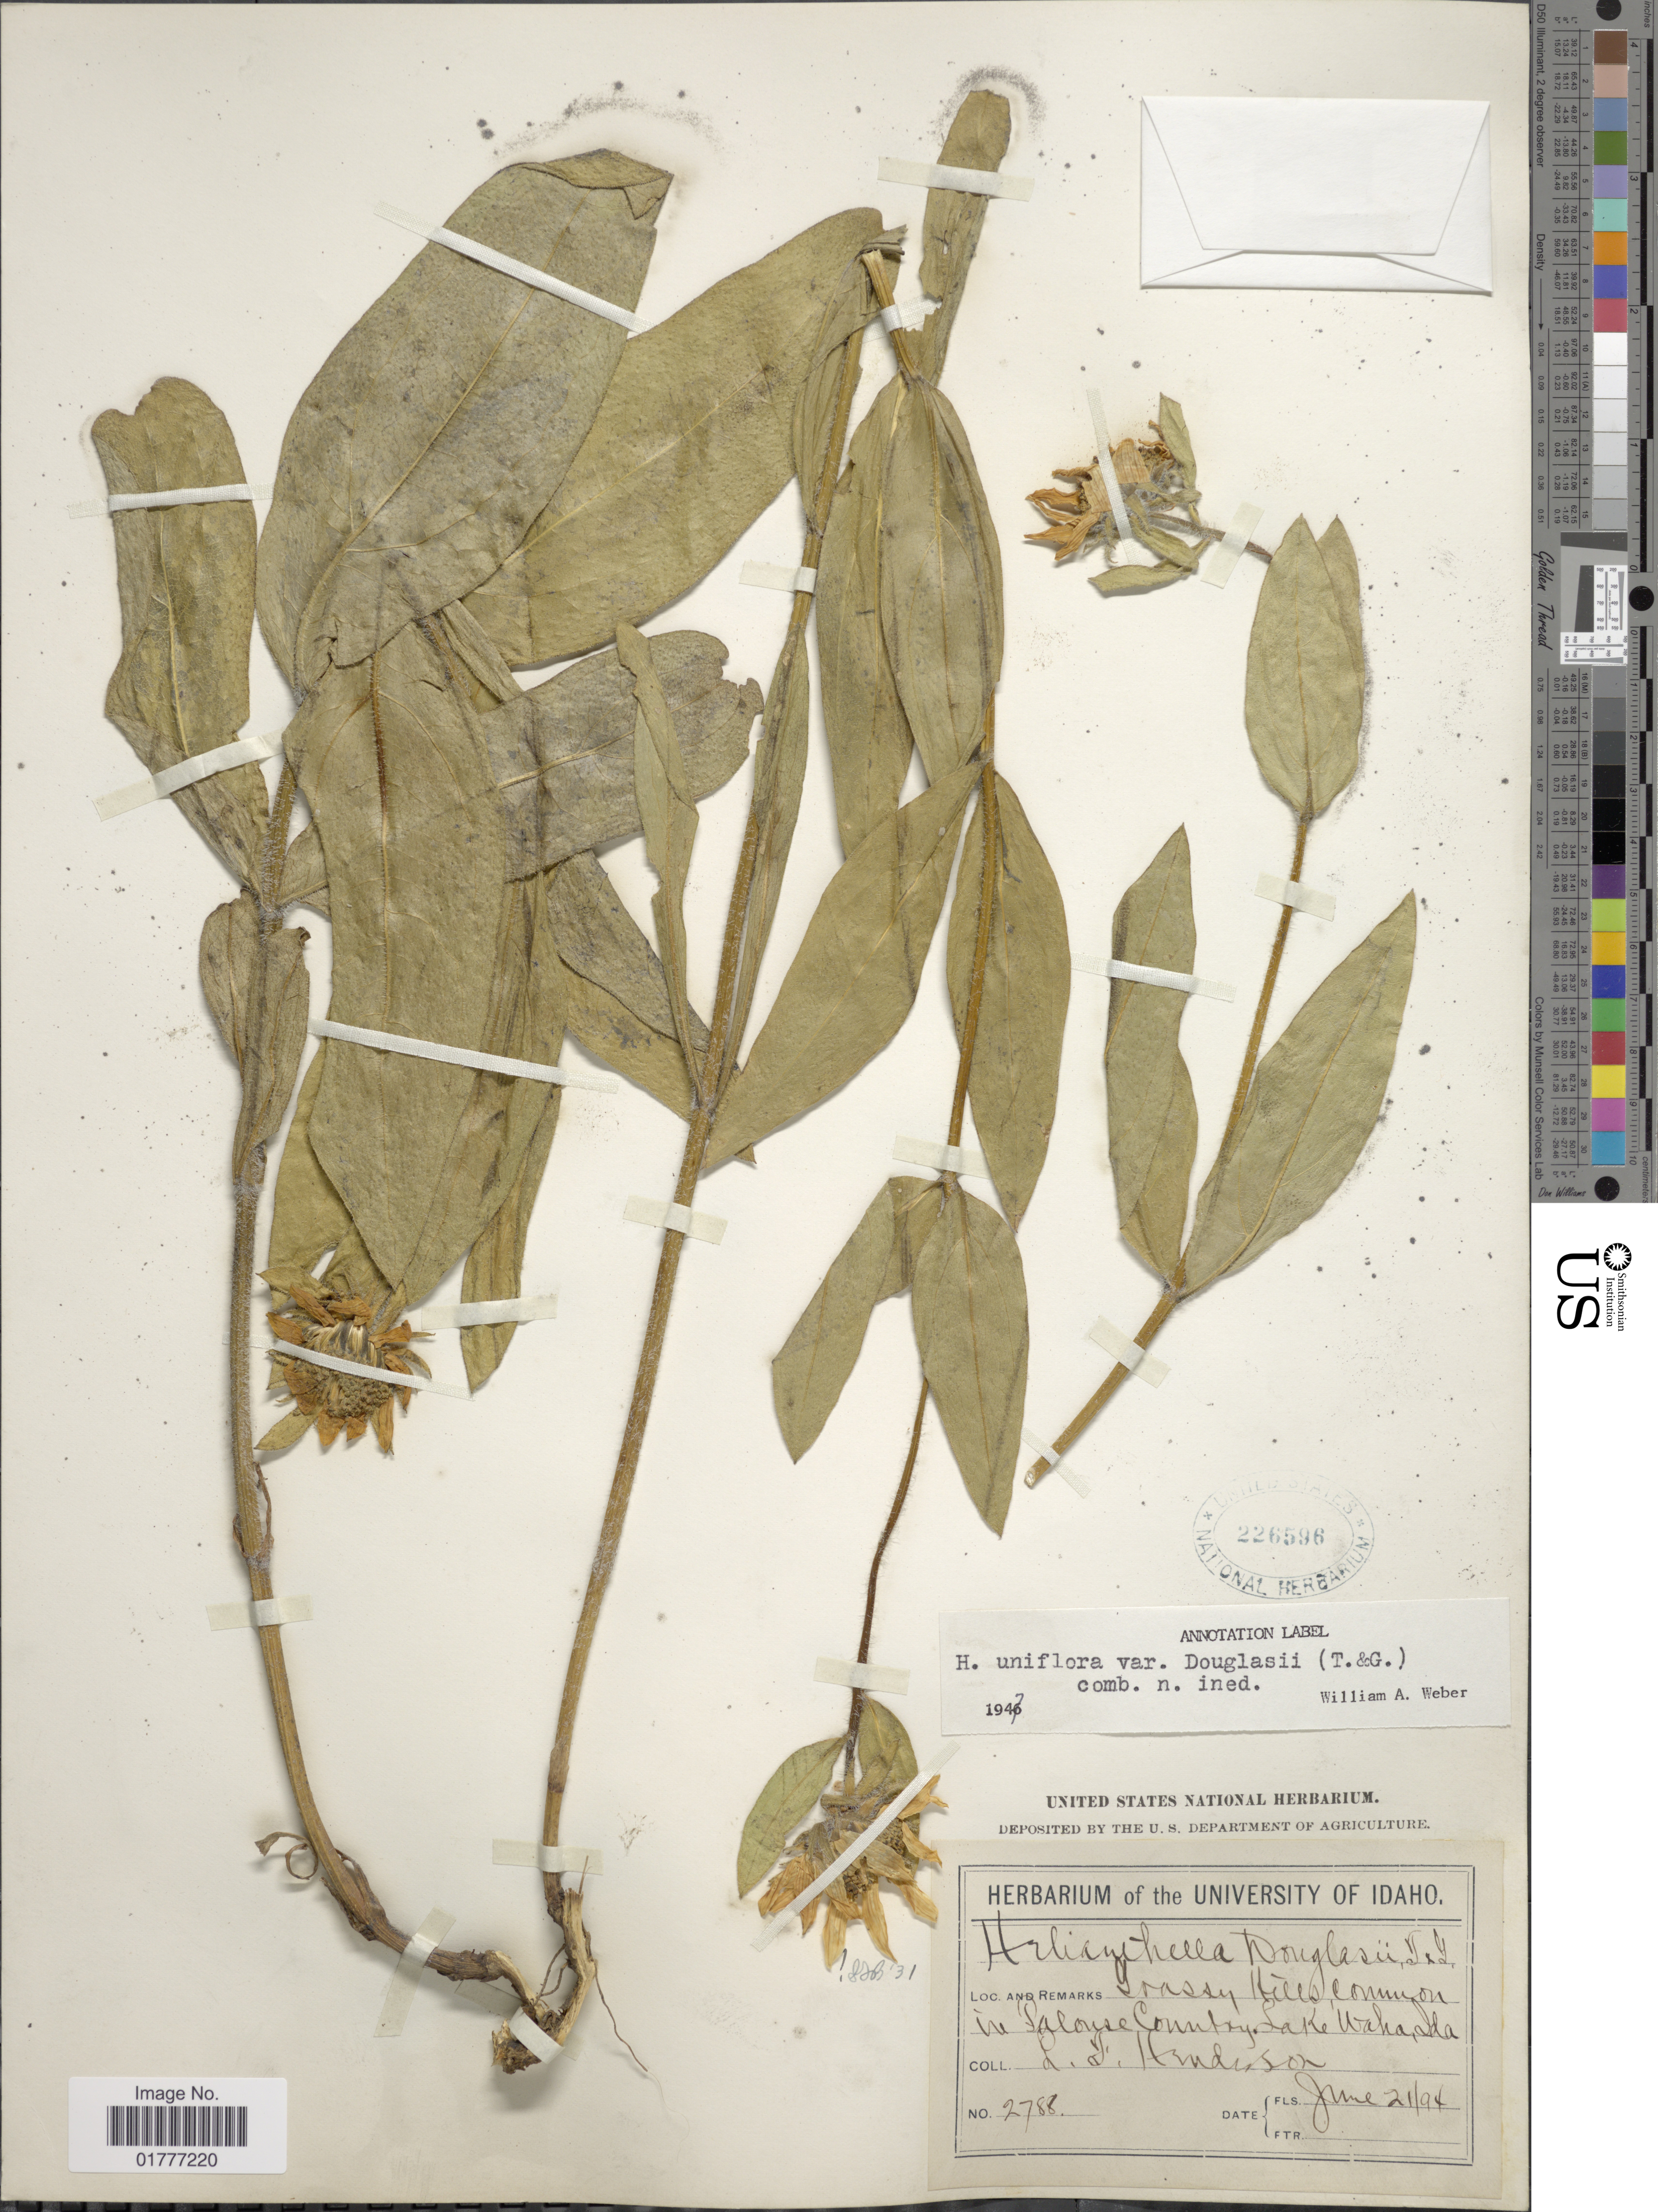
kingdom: Plantae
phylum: Tracheophyta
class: Magnoliopsida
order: Asterales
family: Asteraceae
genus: Helianthella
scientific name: Helianthella douglasii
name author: Torr. & A. Gray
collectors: L. Henderson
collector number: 2788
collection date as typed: Transcribed d/m/y: 21/6/94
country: United States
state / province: Idaho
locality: Palouse County, Lake Waha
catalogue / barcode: US 226596